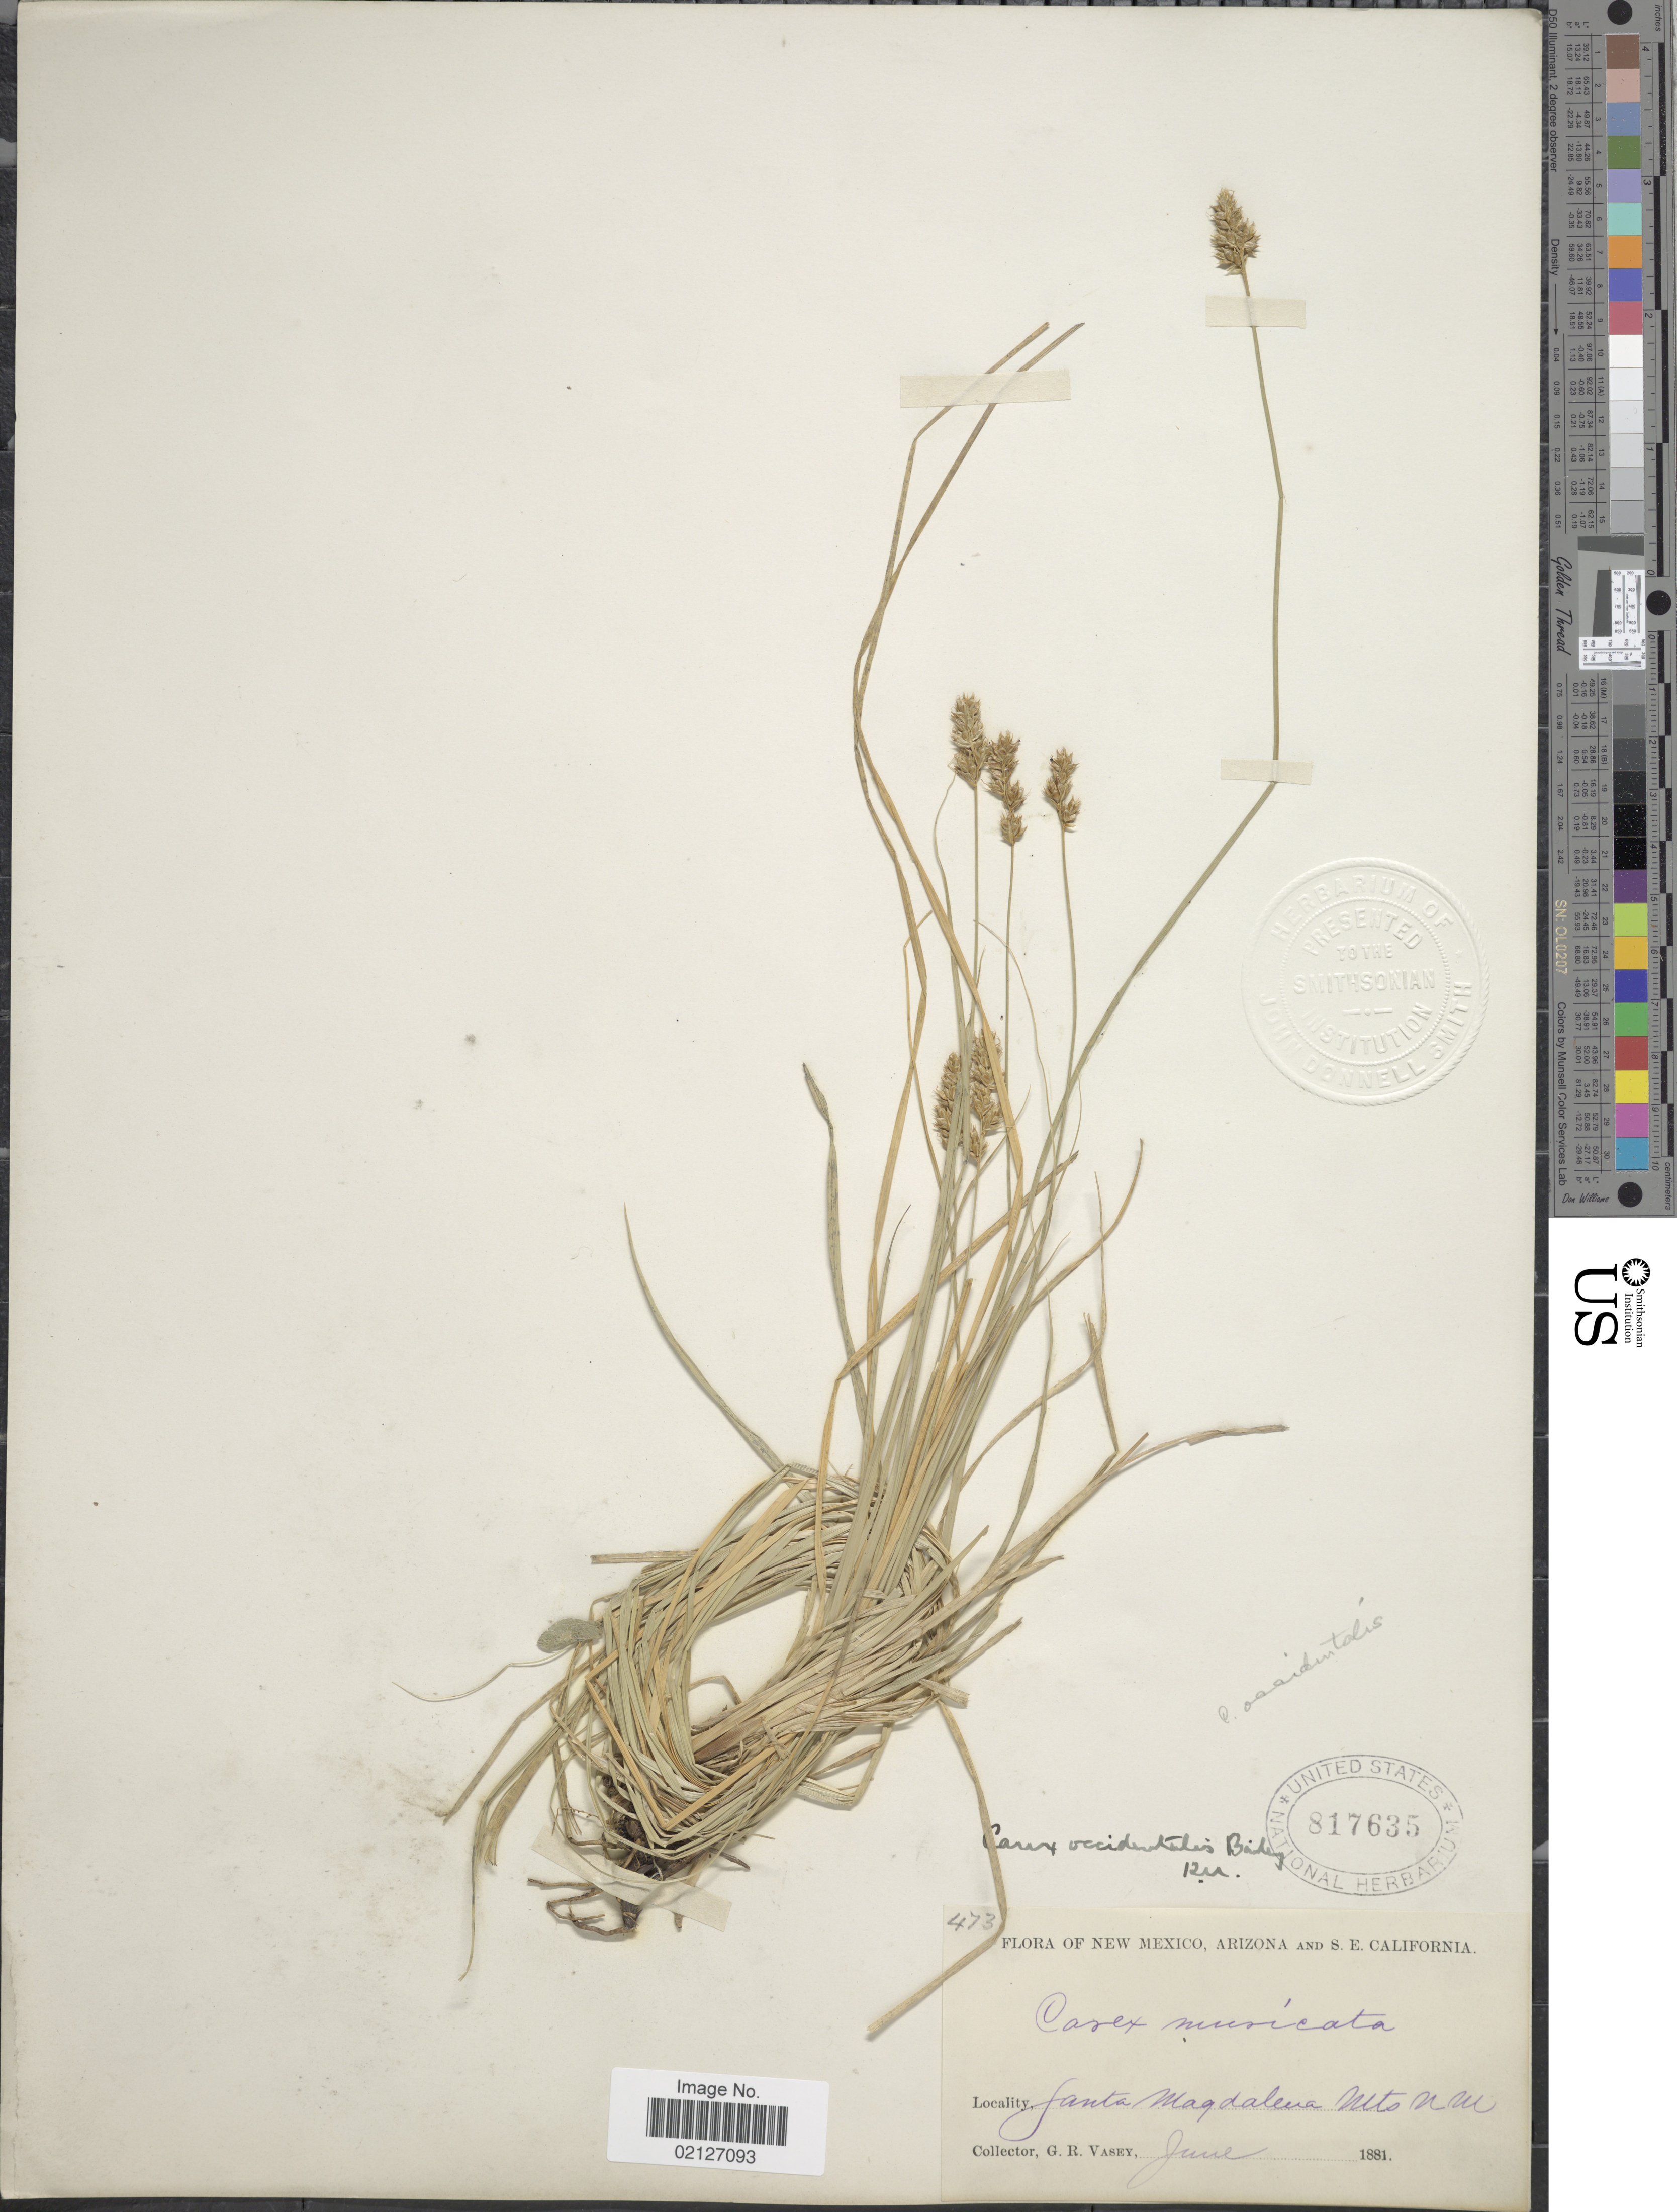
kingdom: Plantae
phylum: Tracheophyta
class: Liliopsida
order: Poales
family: Cyperaceae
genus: Carex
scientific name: Carex occidentalis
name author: L.H. Bailey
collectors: G. R. Vasey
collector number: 473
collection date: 1881-06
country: United States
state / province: New Mexico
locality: Santa Magdalena Mts.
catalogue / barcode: US 817635